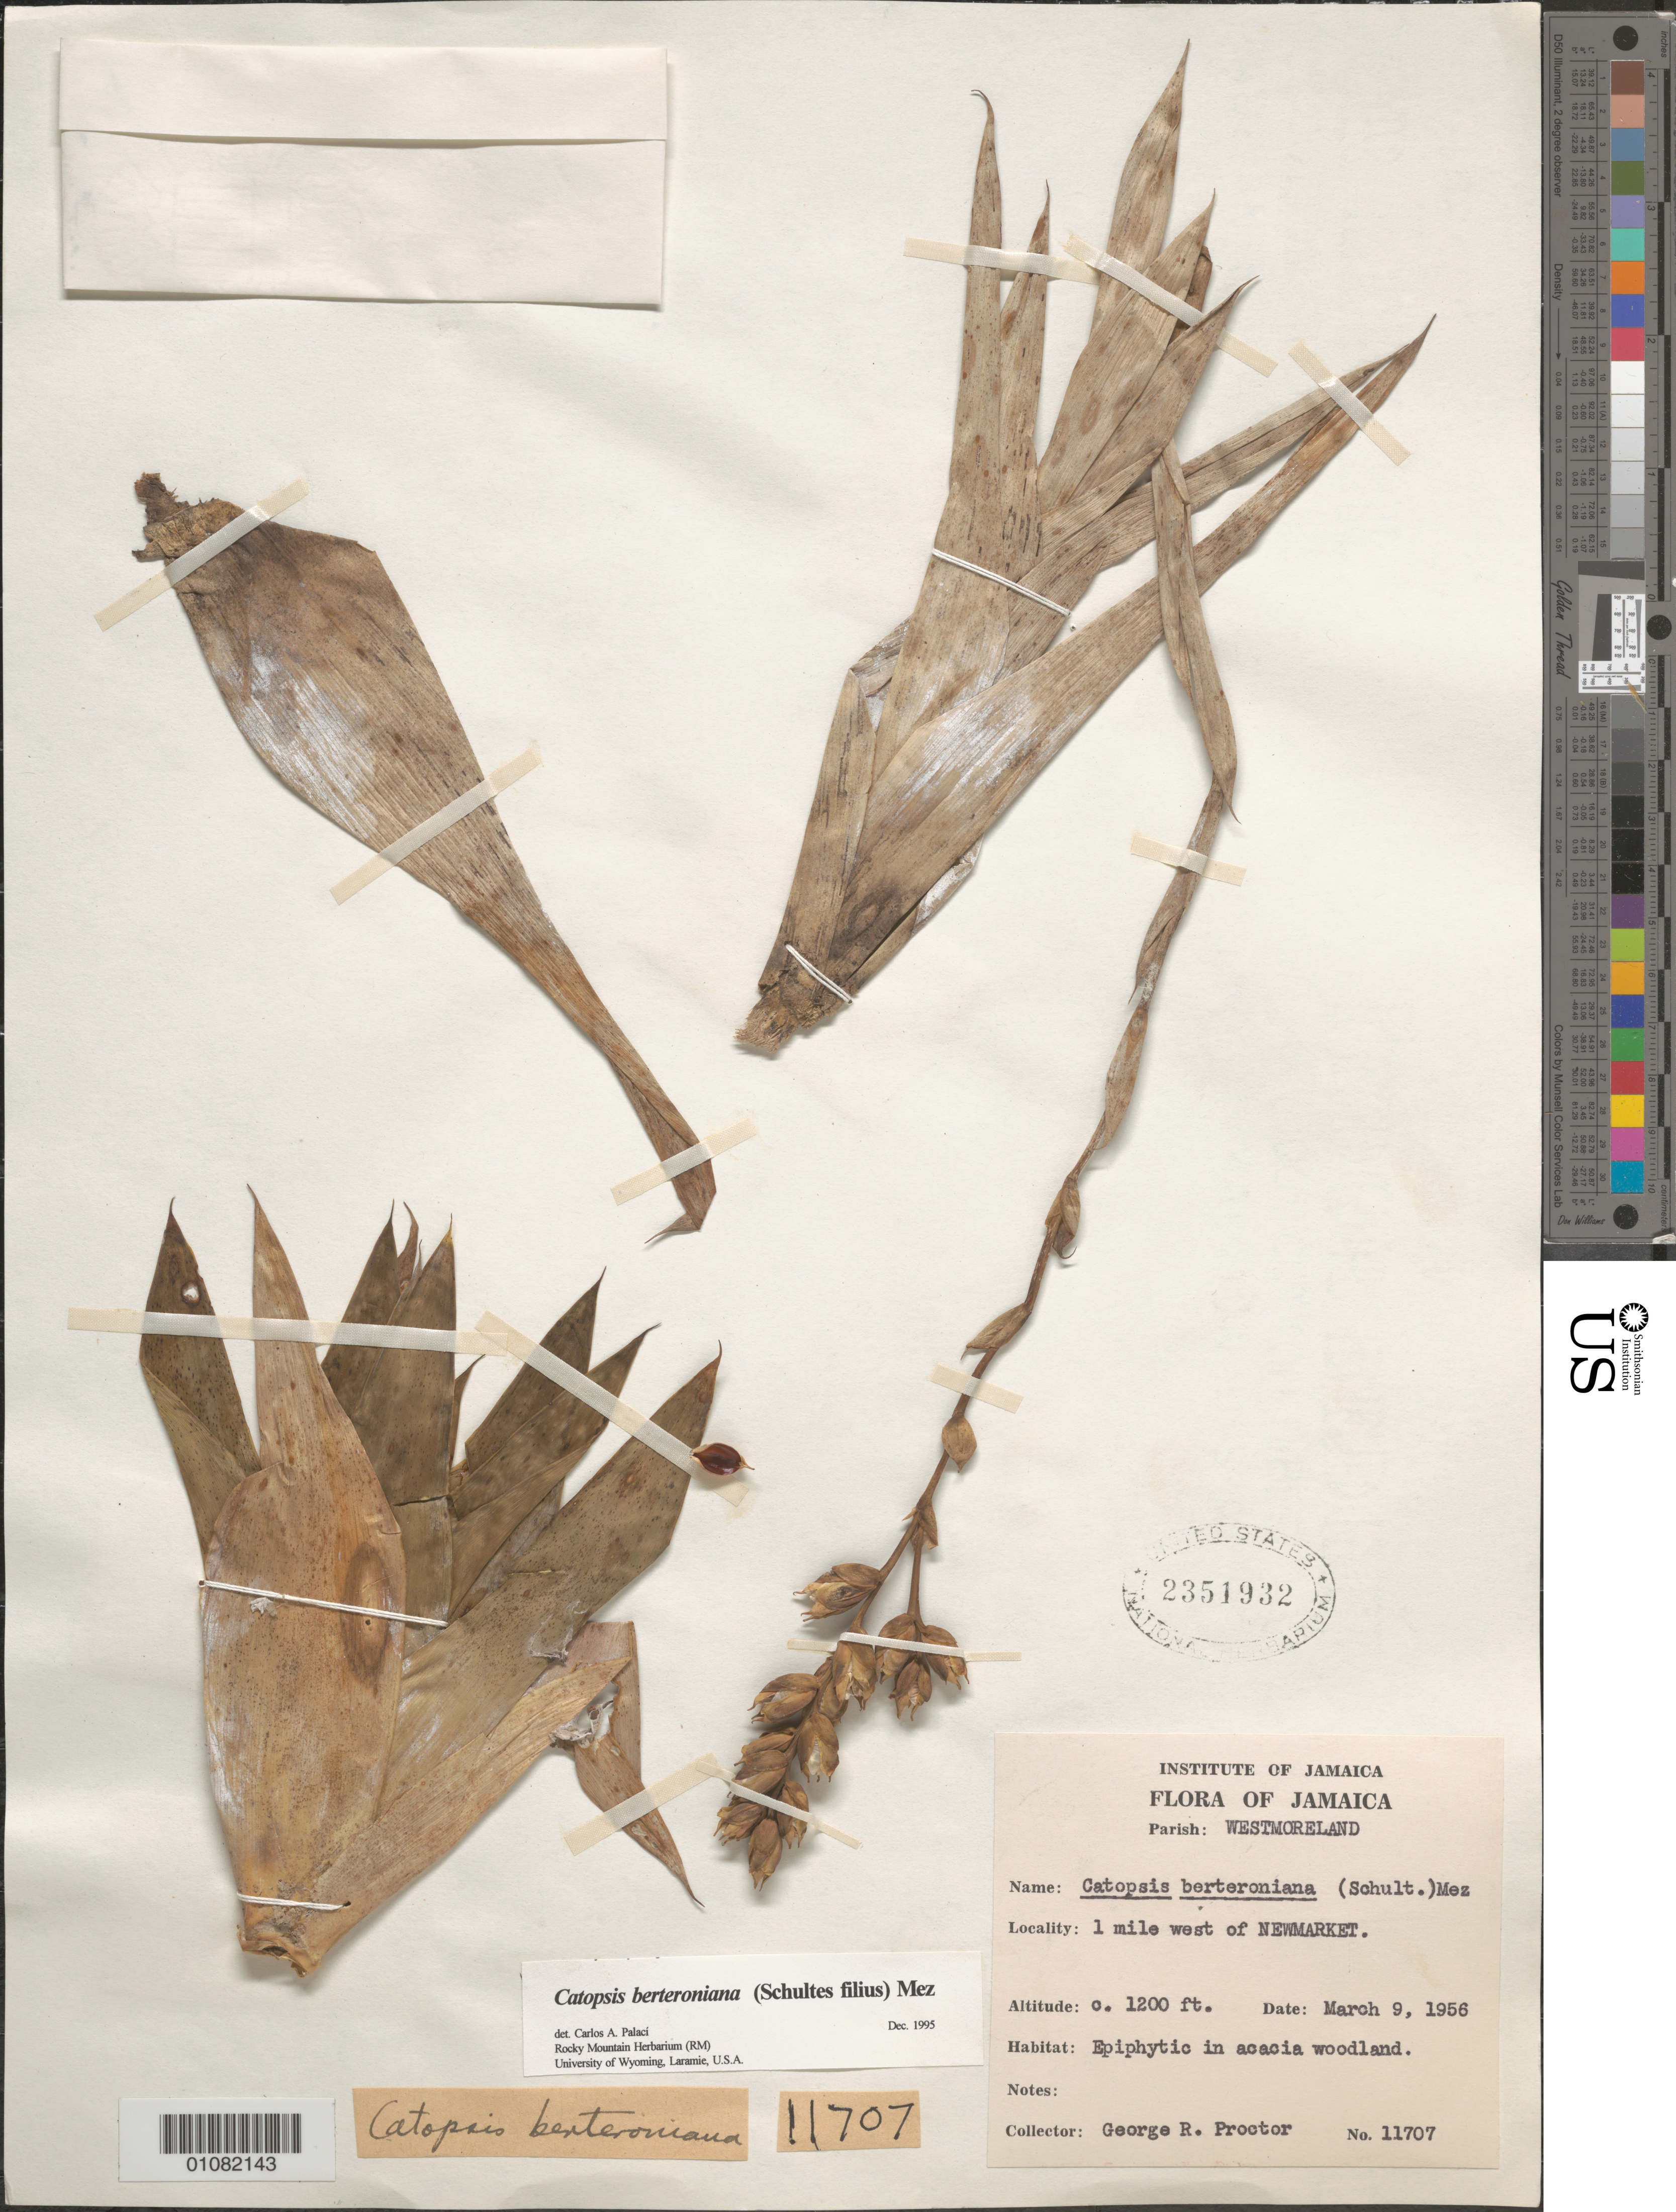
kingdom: Plantae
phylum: Tracheophyta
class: Liliopsida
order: Poales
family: Bromeliaceae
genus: Catopsis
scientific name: Catopsis berteroniana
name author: (Schult. & Schult. f.) Mez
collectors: G. R. Proctor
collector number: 11707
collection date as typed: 09 Mar 1956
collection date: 1956-03-09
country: Jamaica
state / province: Westmoreland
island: Jamaica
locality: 1 mile W of Newmarket.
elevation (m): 366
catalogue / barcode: US 2351932